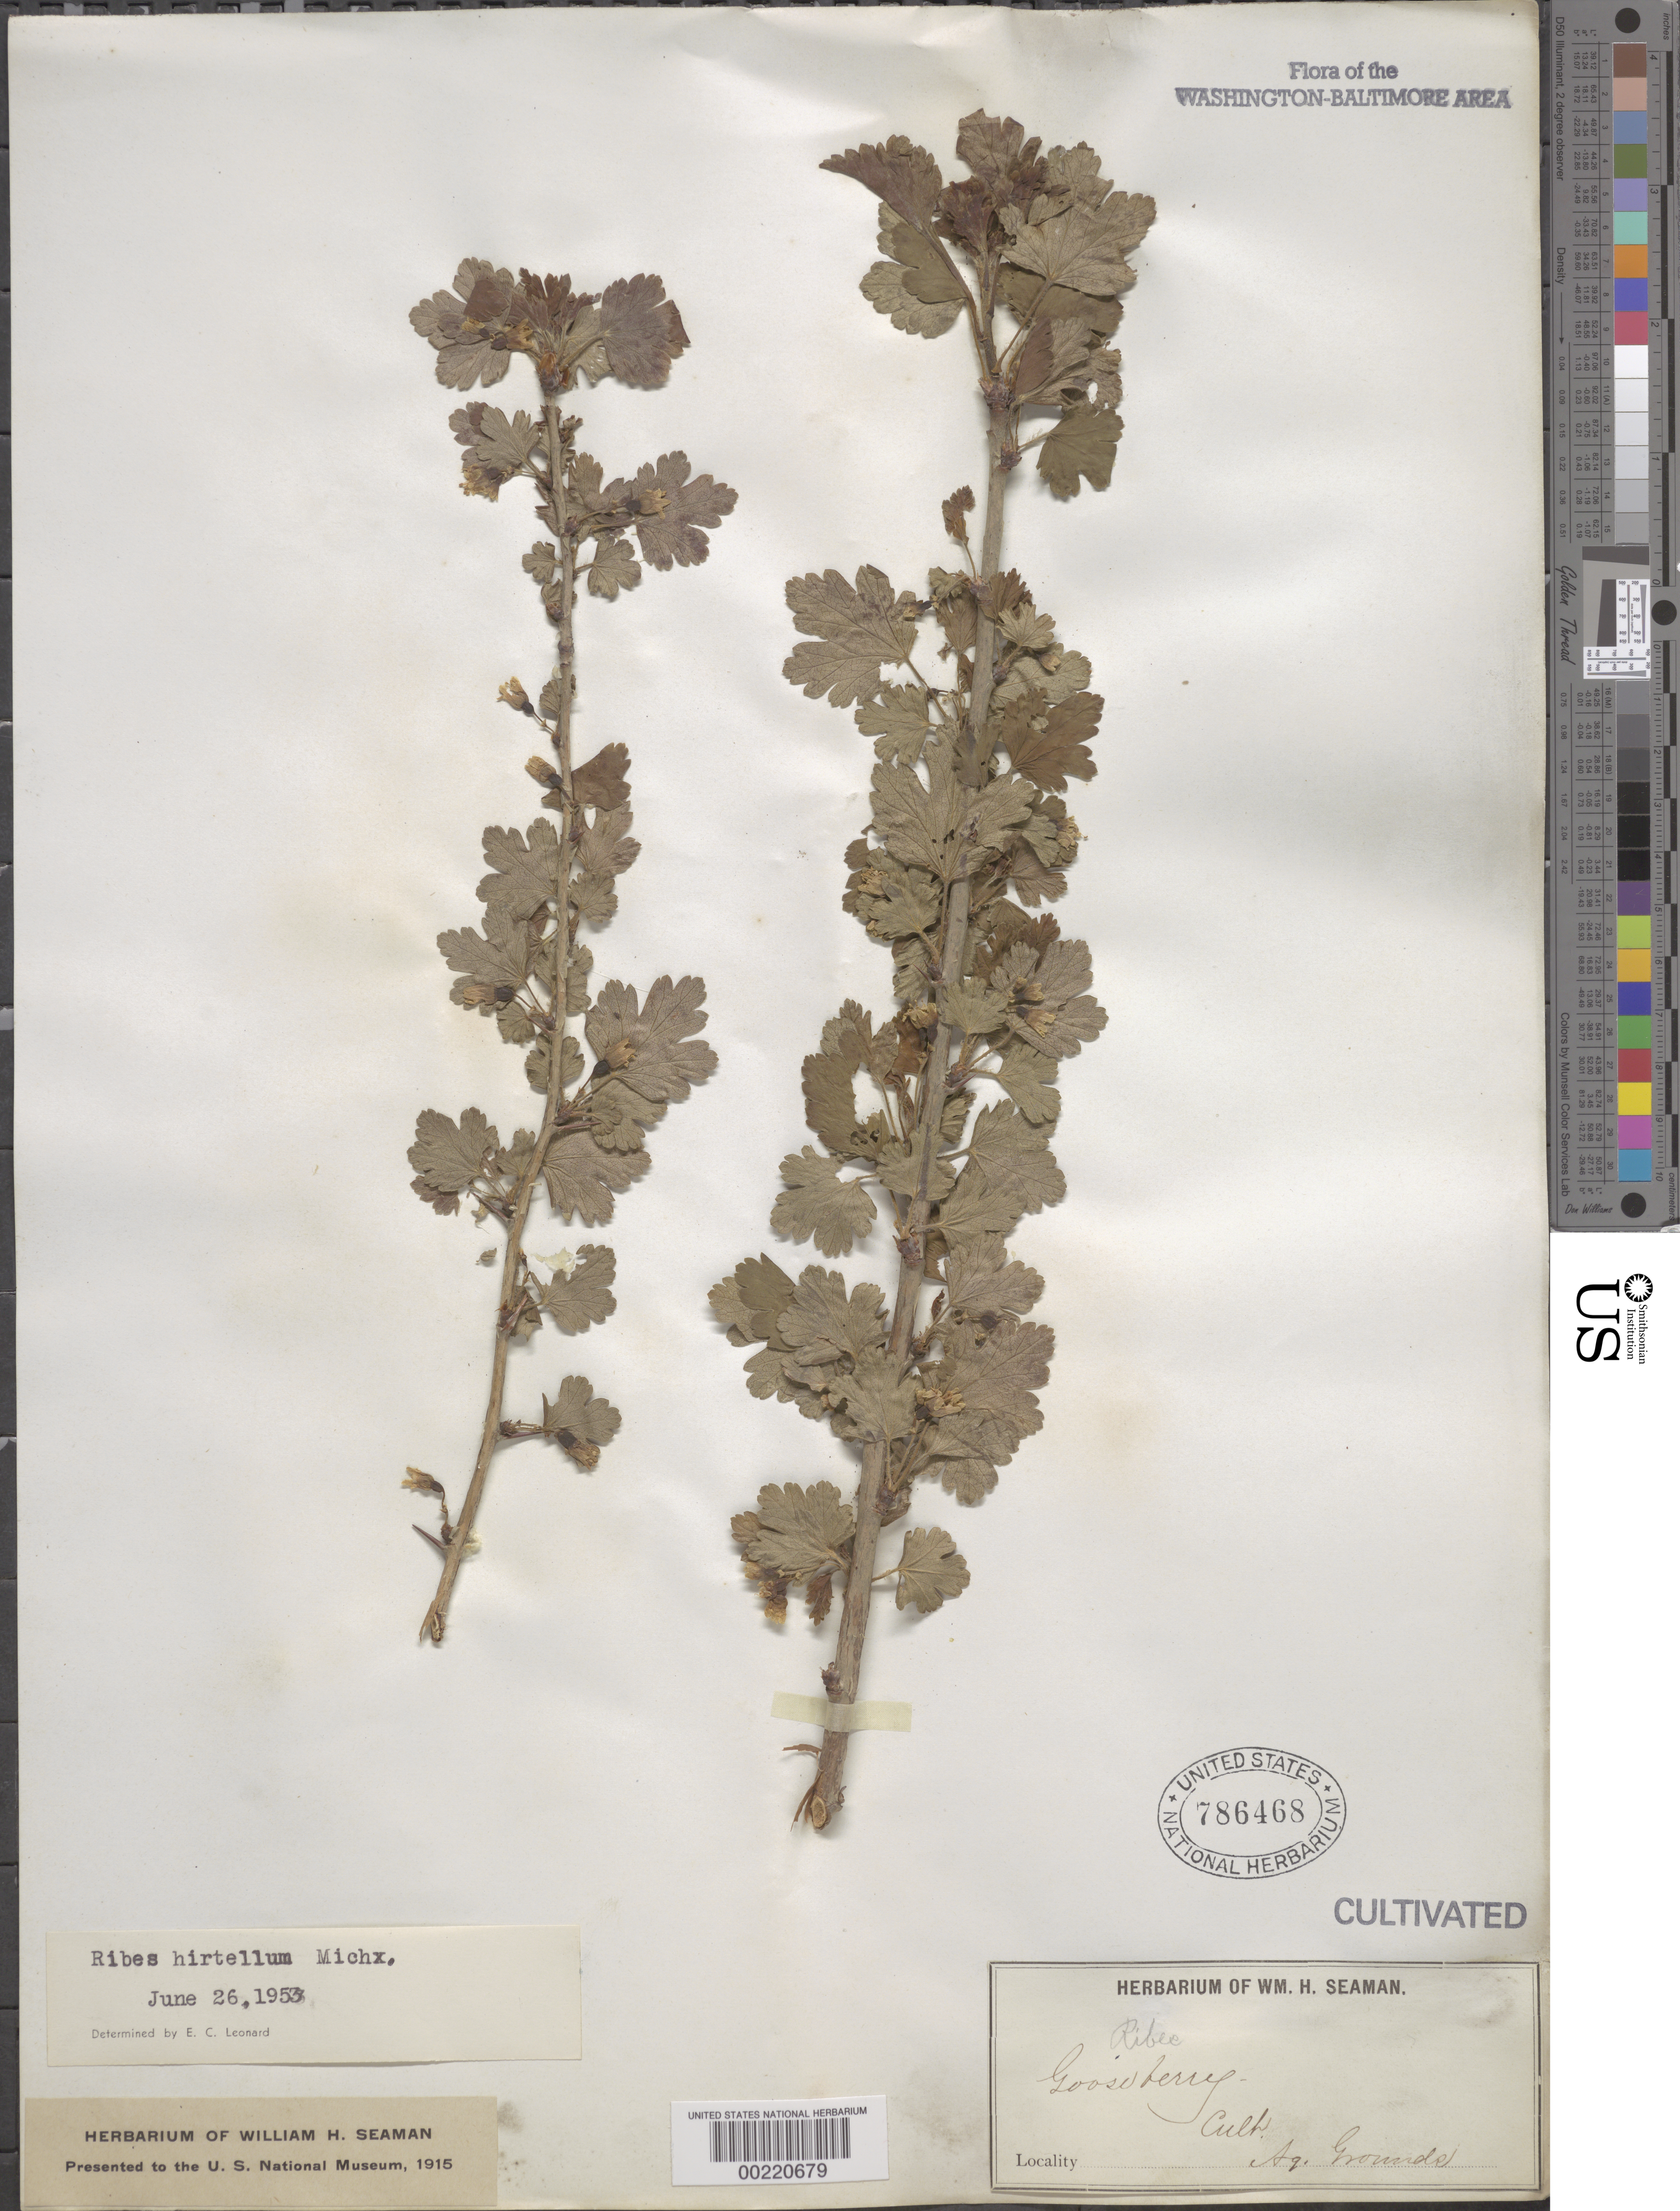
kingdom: Plantae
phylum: Tracheophyta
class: Magnoliopsida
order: Saxifragales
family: Grossulariaceae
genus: Ribes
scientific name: Ribes hirtellum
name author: Michx.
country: United States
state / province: District of Columbia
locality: Agricultural grounds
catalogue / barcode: US 786468